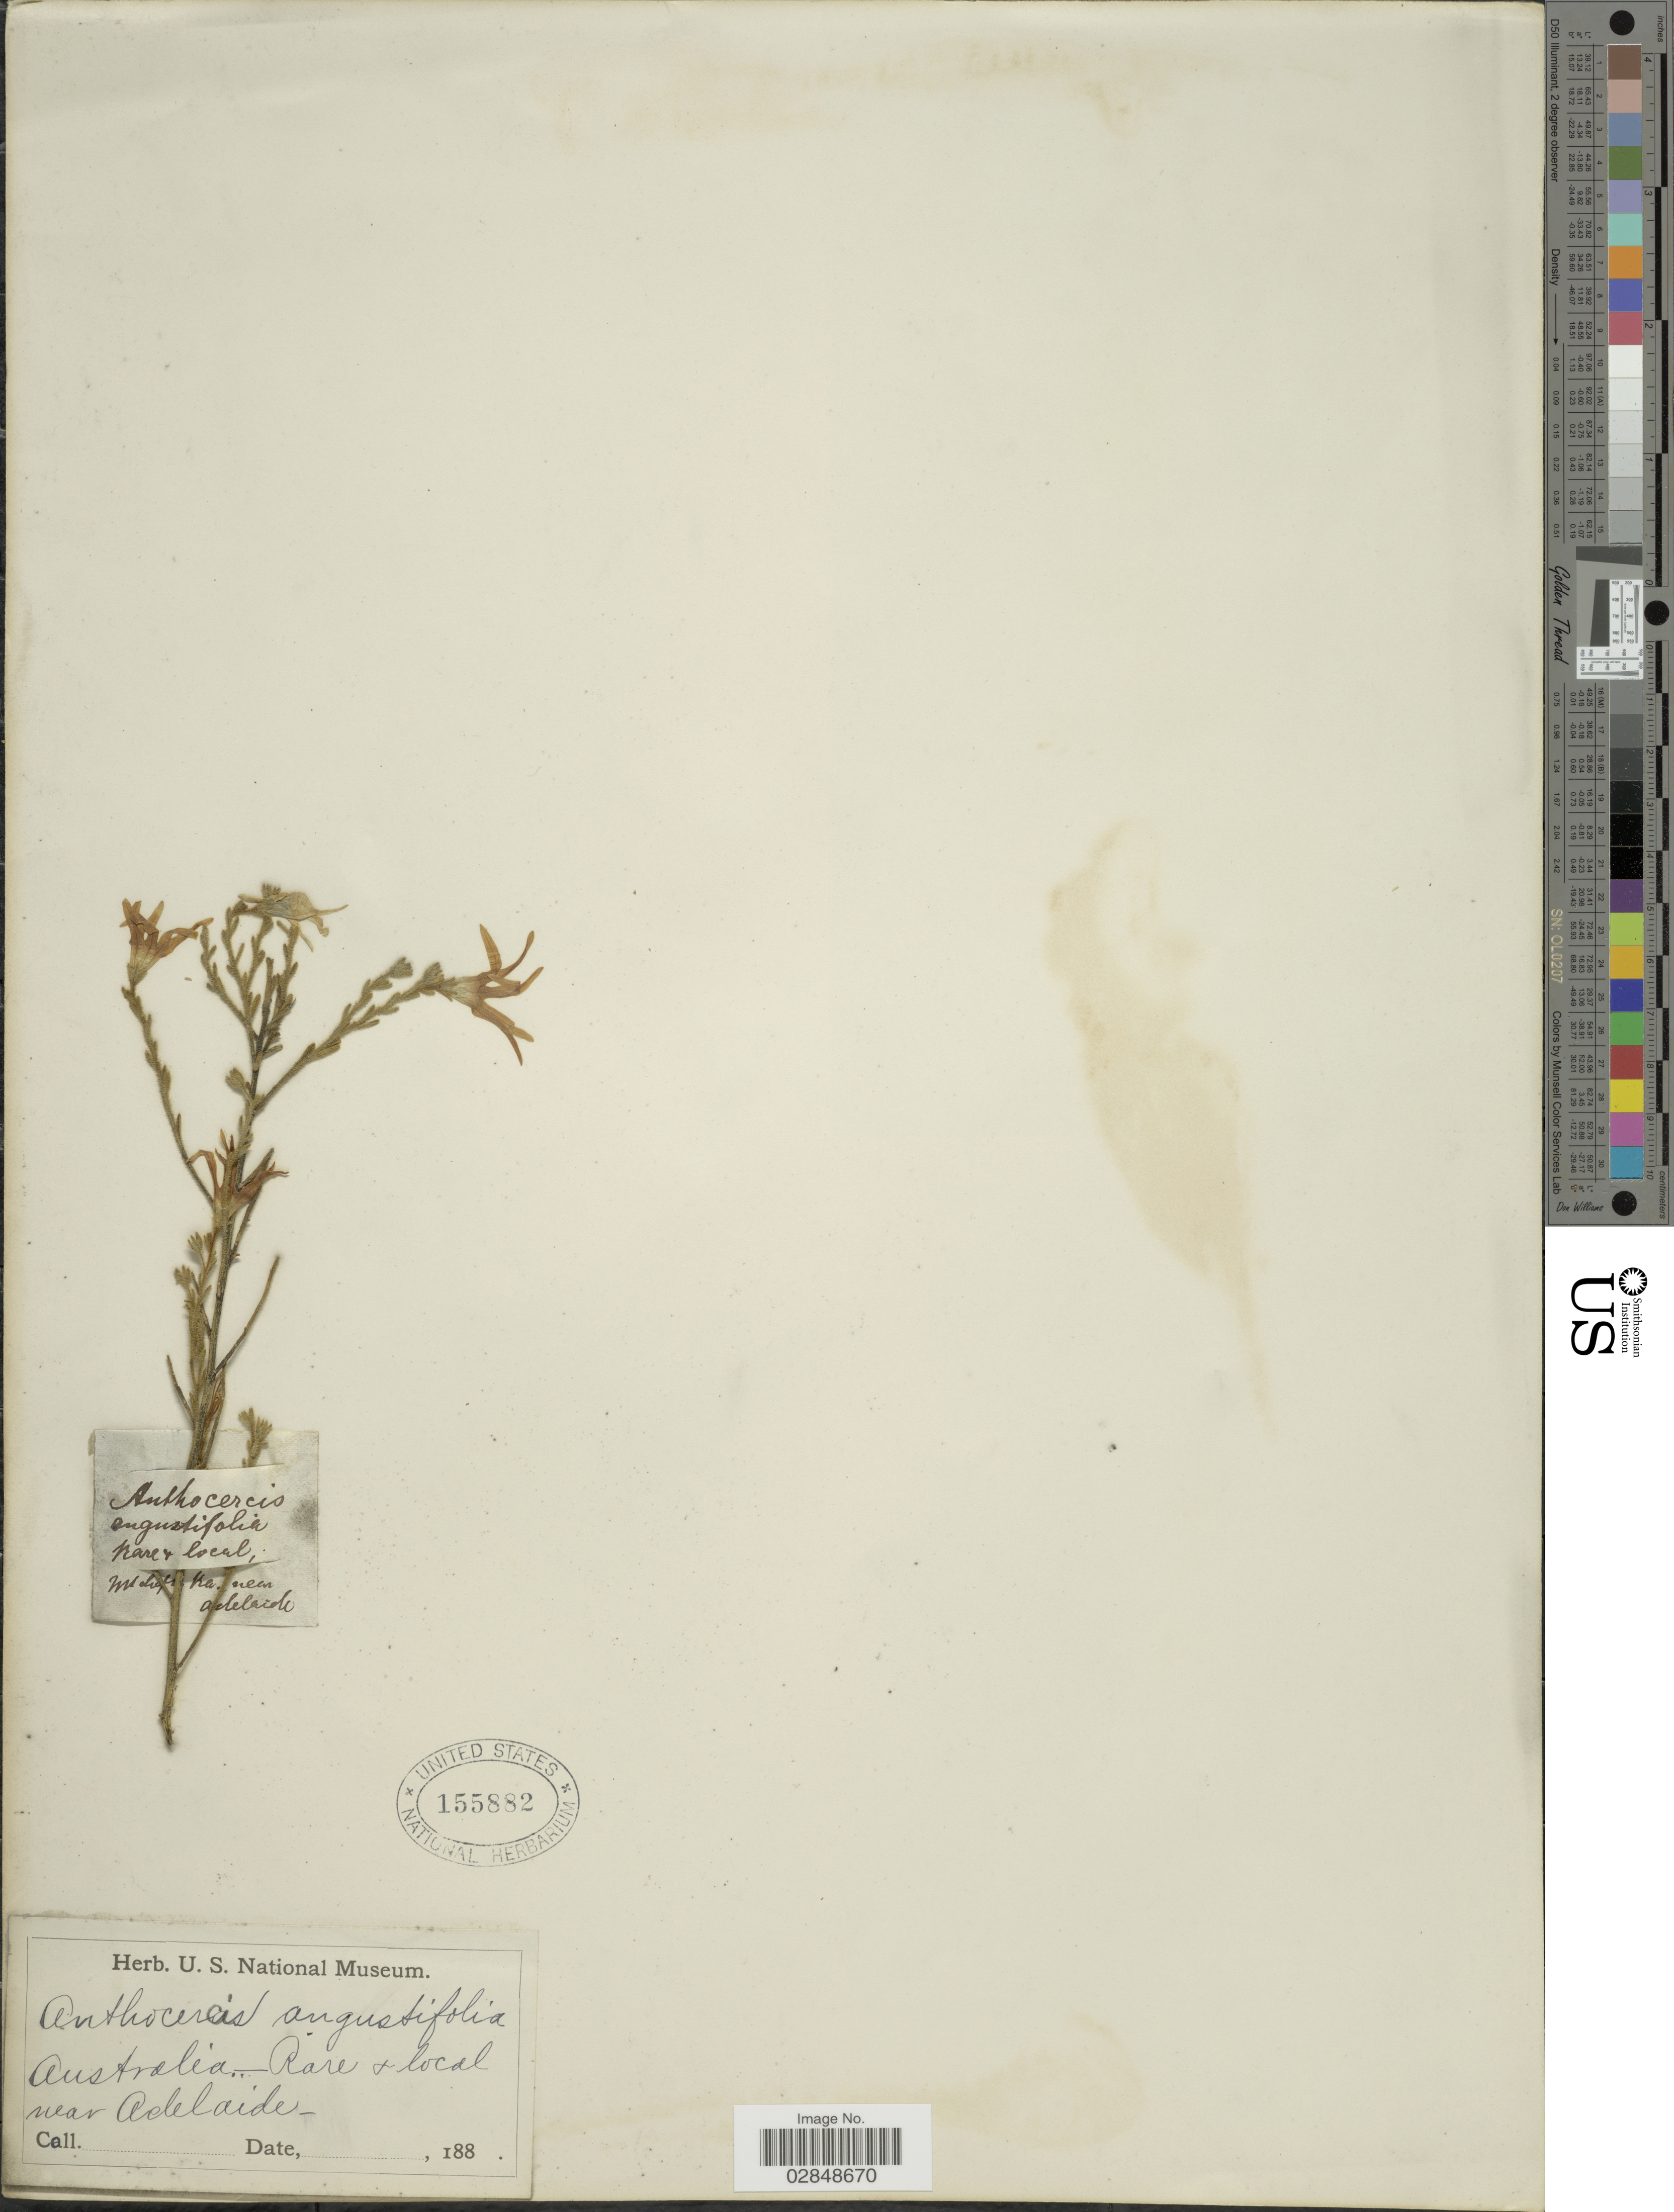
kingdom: Plantae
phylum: Tracheophyta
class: Magnoliopsida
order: Solanales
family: Solanaceae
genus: Anthocercis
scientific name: Anthocercis angustifolia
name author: F. Muell.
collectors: United States National Museum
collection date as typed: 188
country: Australia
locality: Rare & local near Adelaide.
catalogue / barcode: US 155882